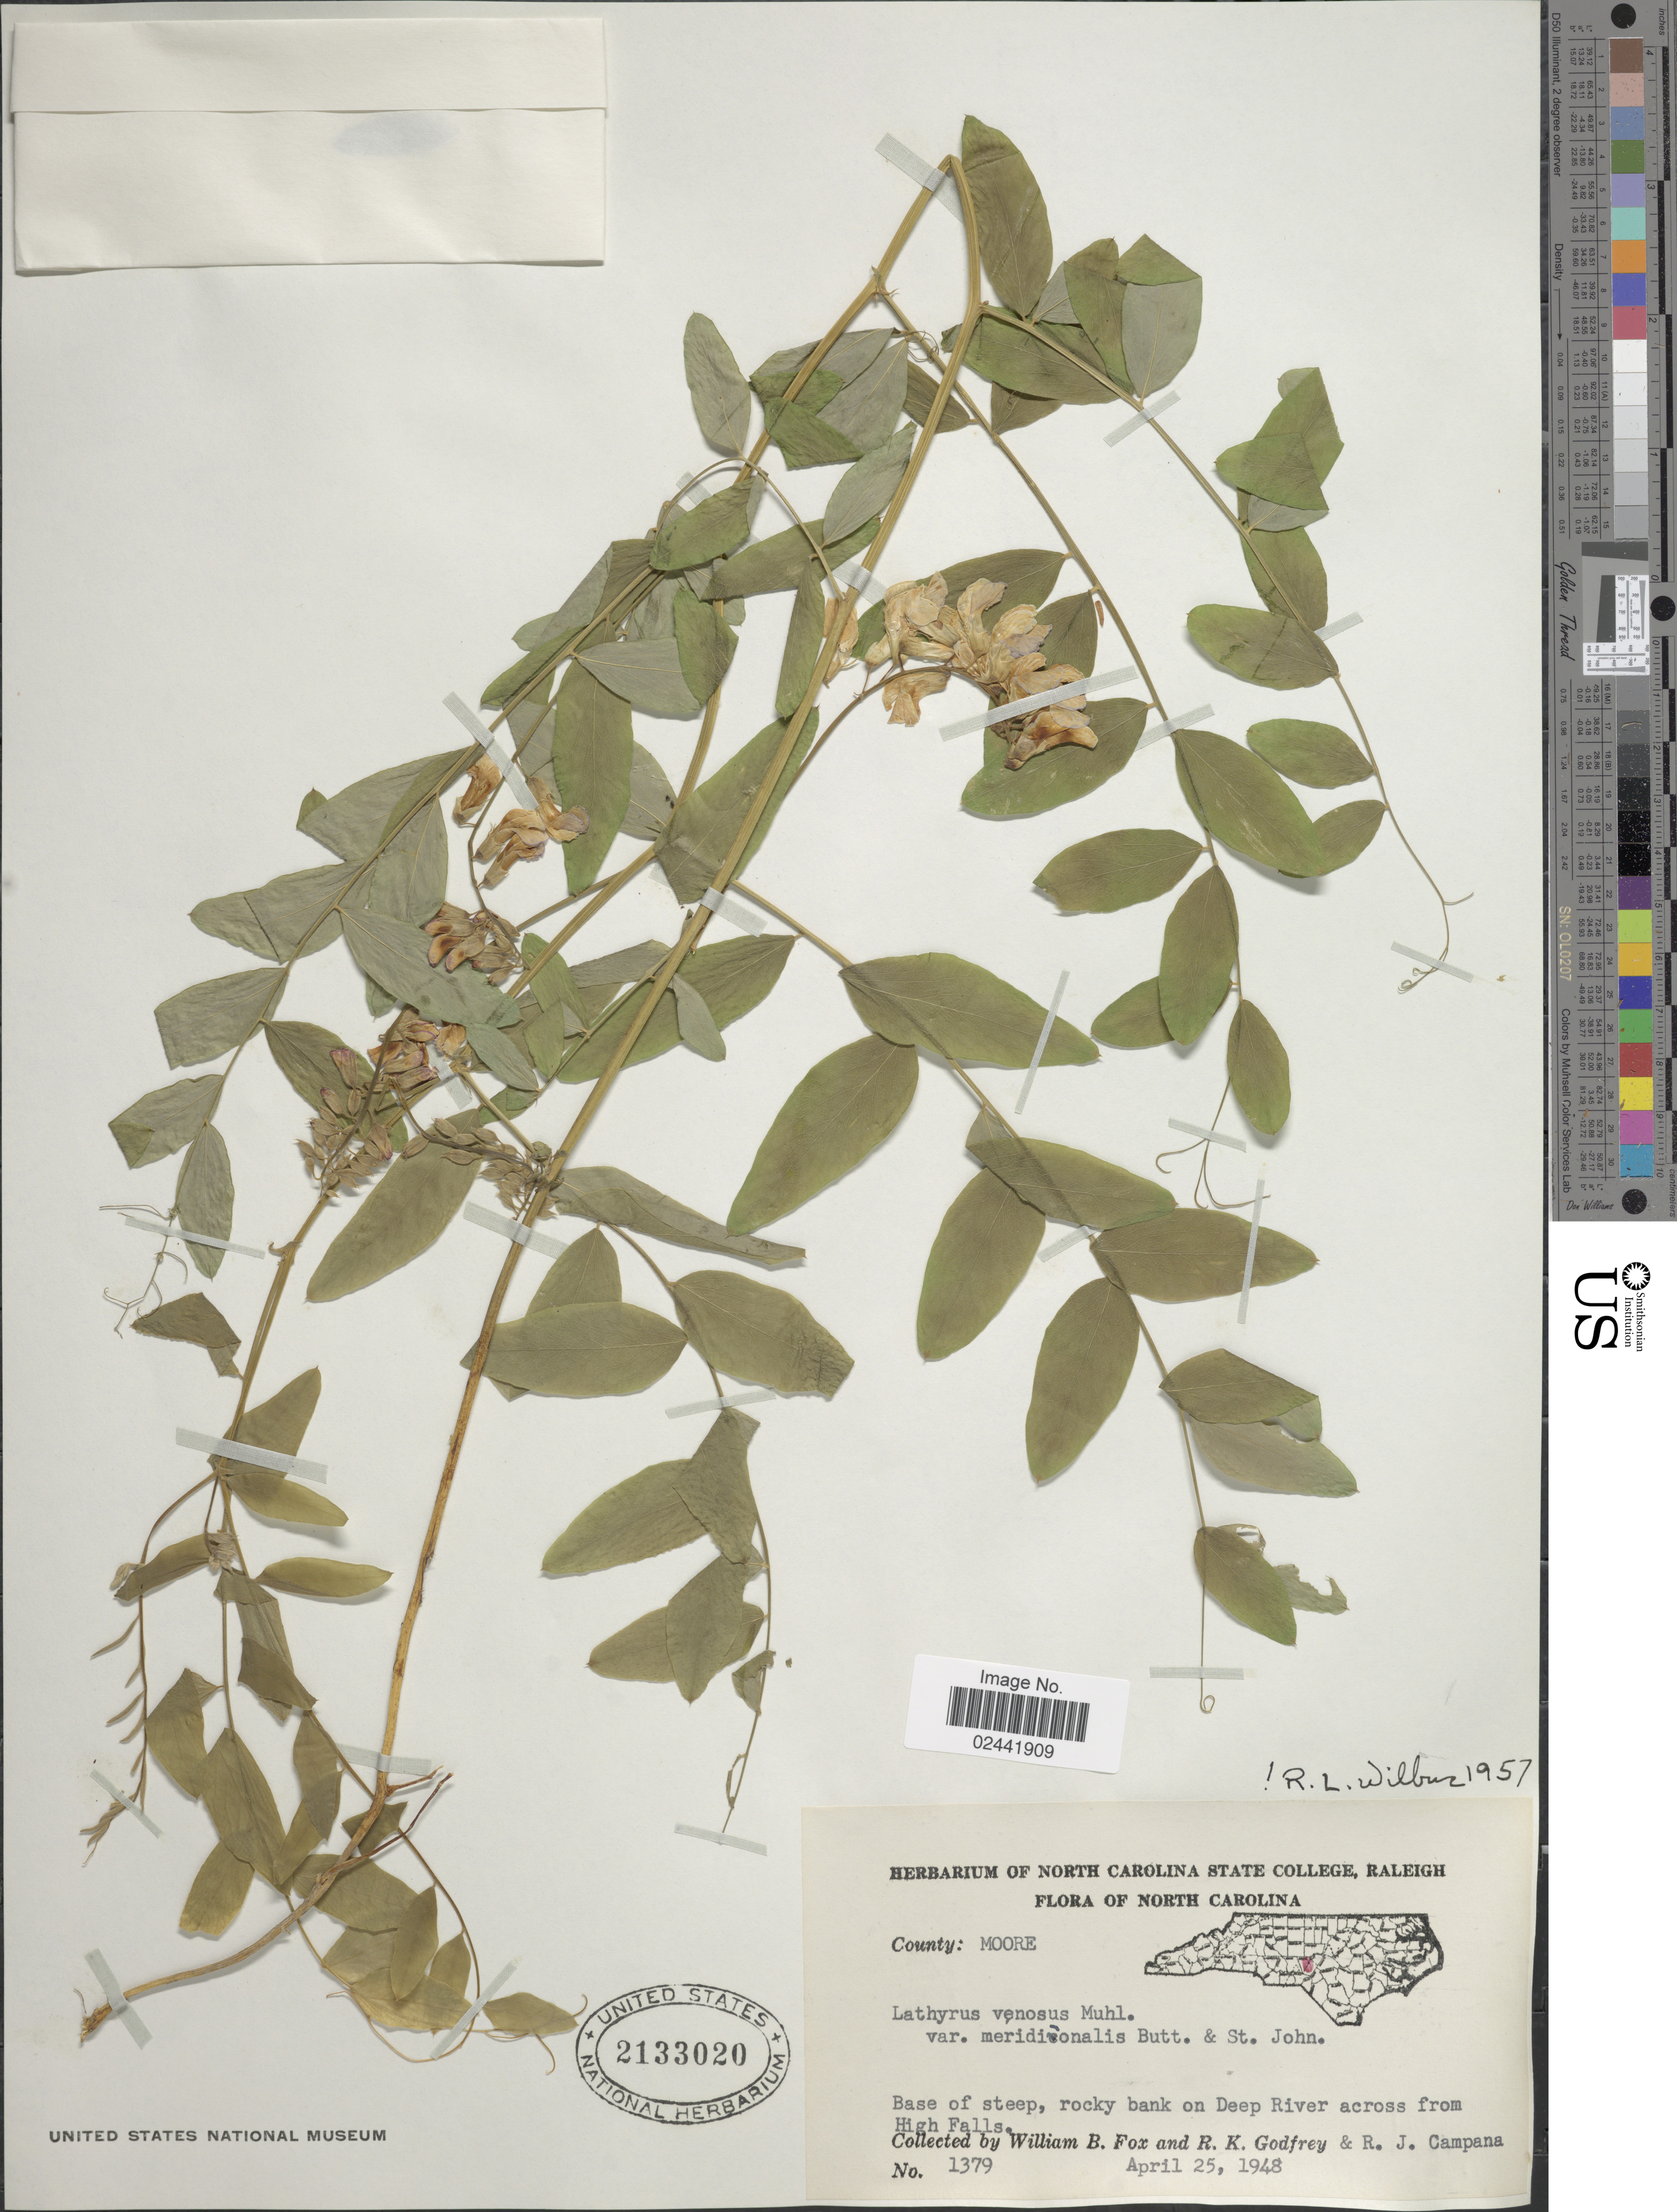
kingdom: Plantae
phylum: Tracheophyta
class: Magnoliopsida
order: Fabales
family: Fabaceae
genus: Lathyrus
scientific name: Lathyrus venosus var. intonsus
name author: Butters & H. St. John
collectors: W. B. Fox, R. K. Godfrey & R. J. Campana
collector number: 1379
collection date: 1948-04-25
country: United States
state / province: North Carolina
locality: County: Moore. Base of steep, rocky bank on Deep River across from High Falls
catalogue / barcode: US 2133020